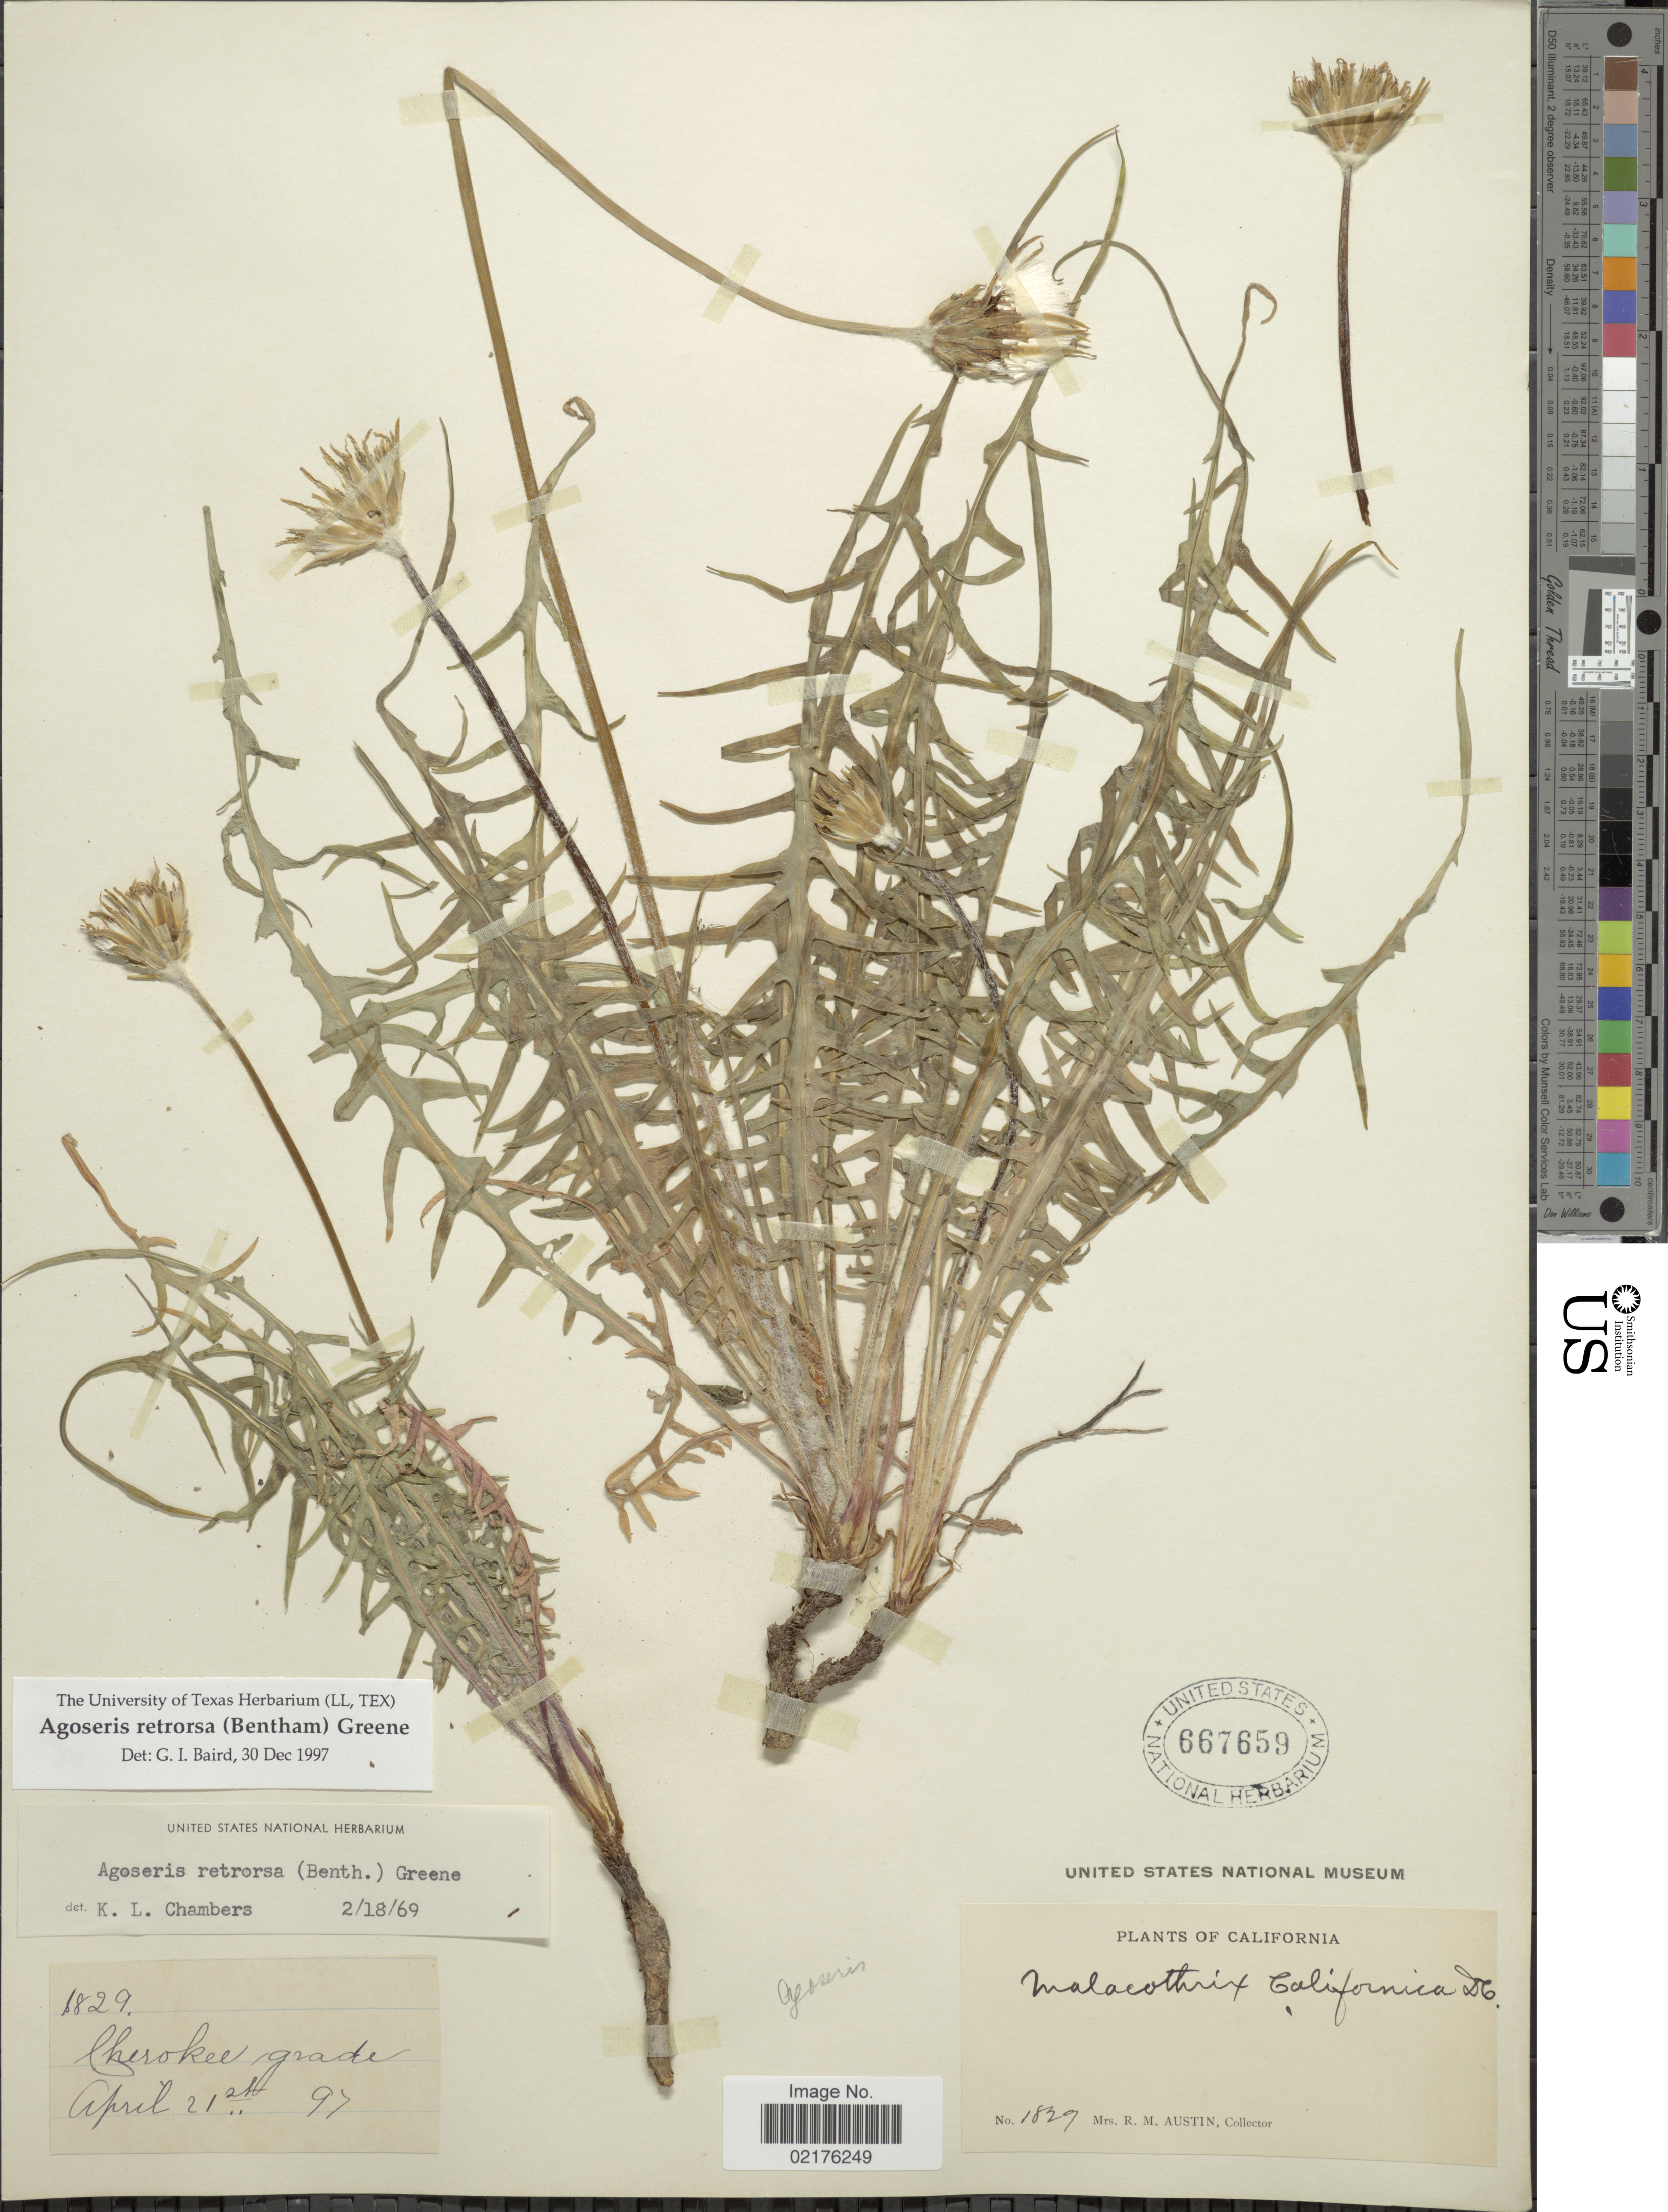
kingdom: Plantae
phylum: Tracheophyta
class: Magnoliopsida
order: Asterales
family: Asteraceae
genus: Agoseris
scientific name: Agoseris retrorsa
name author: (Benth.) Greene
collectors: R. Austin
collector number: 1829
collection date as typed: Transcribed d/m/y: 21/4/97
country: United States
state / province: California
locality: Cherokee Grade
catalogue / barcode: US 667659